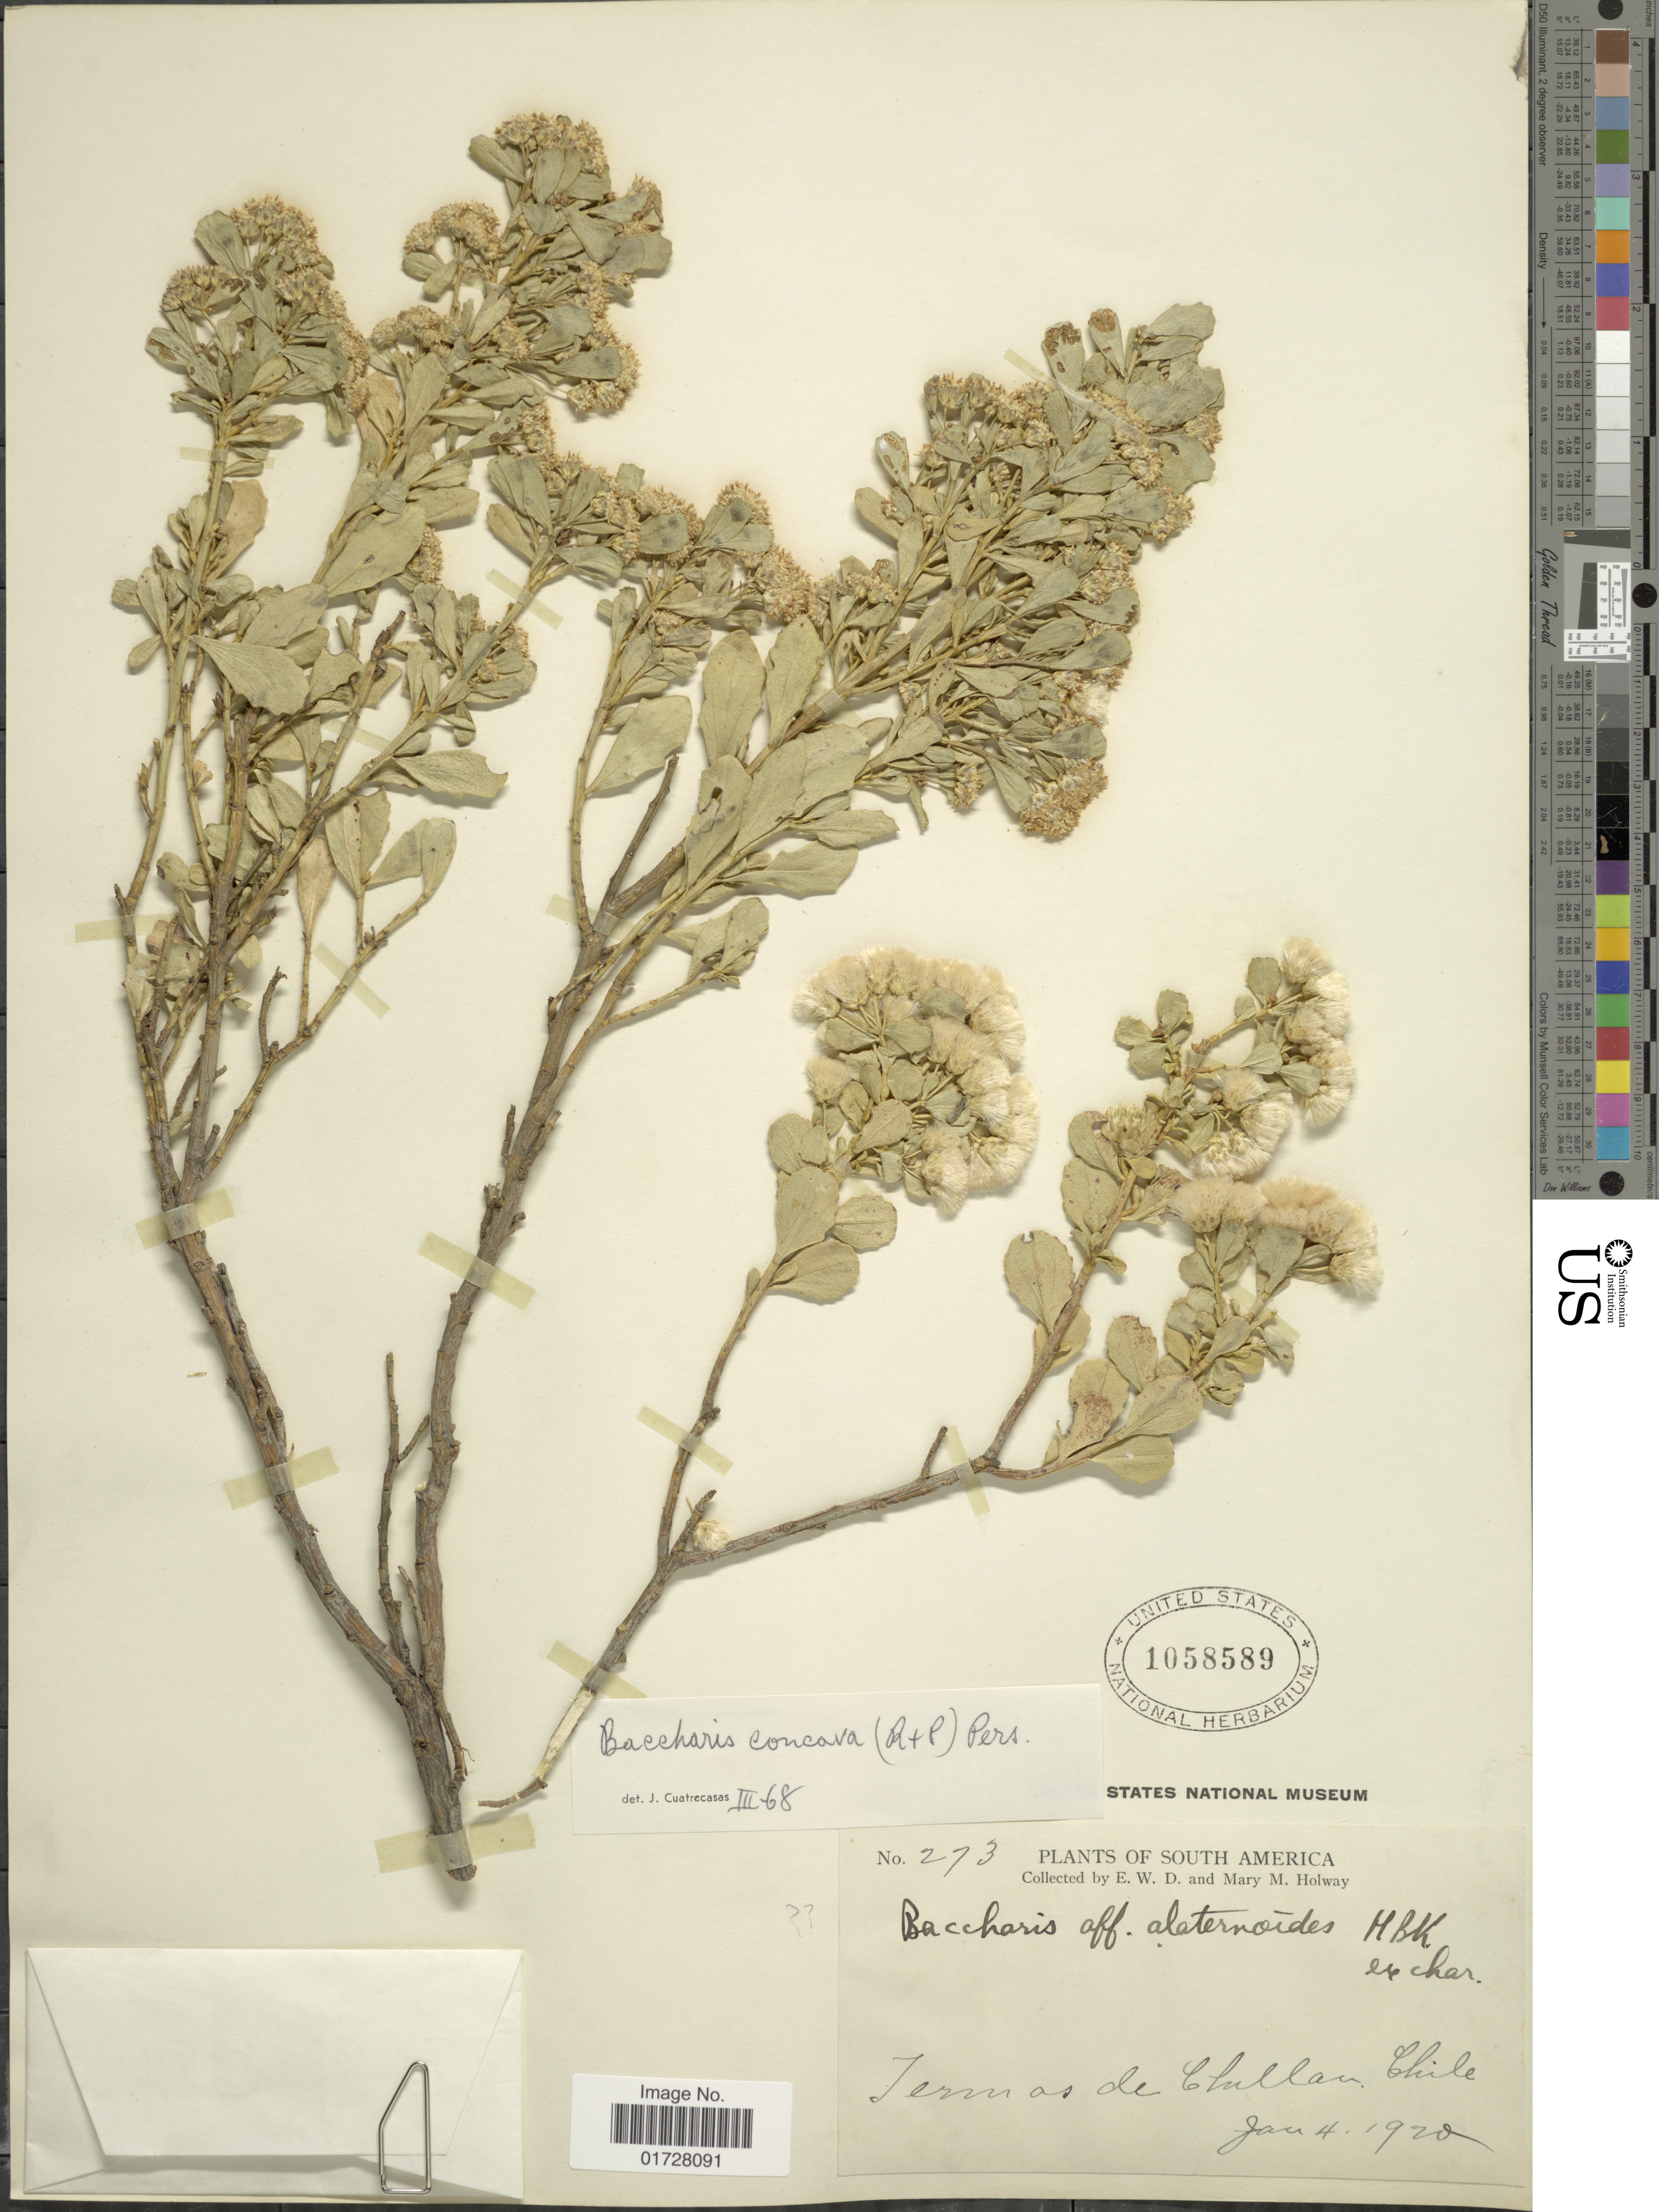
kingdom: Plantae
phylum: Tracheophyta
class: Magnoliopsida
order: Asterales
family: Asteraceae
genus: Baccharis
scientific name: Baccharis concava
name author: (Ruiz & Pav.) Pers.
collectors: E. W. D. Holway & M. M. Holway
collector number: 273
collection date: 1920-01-04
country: Chile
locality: South America, Termas de Chillan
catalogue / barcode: US 1058589